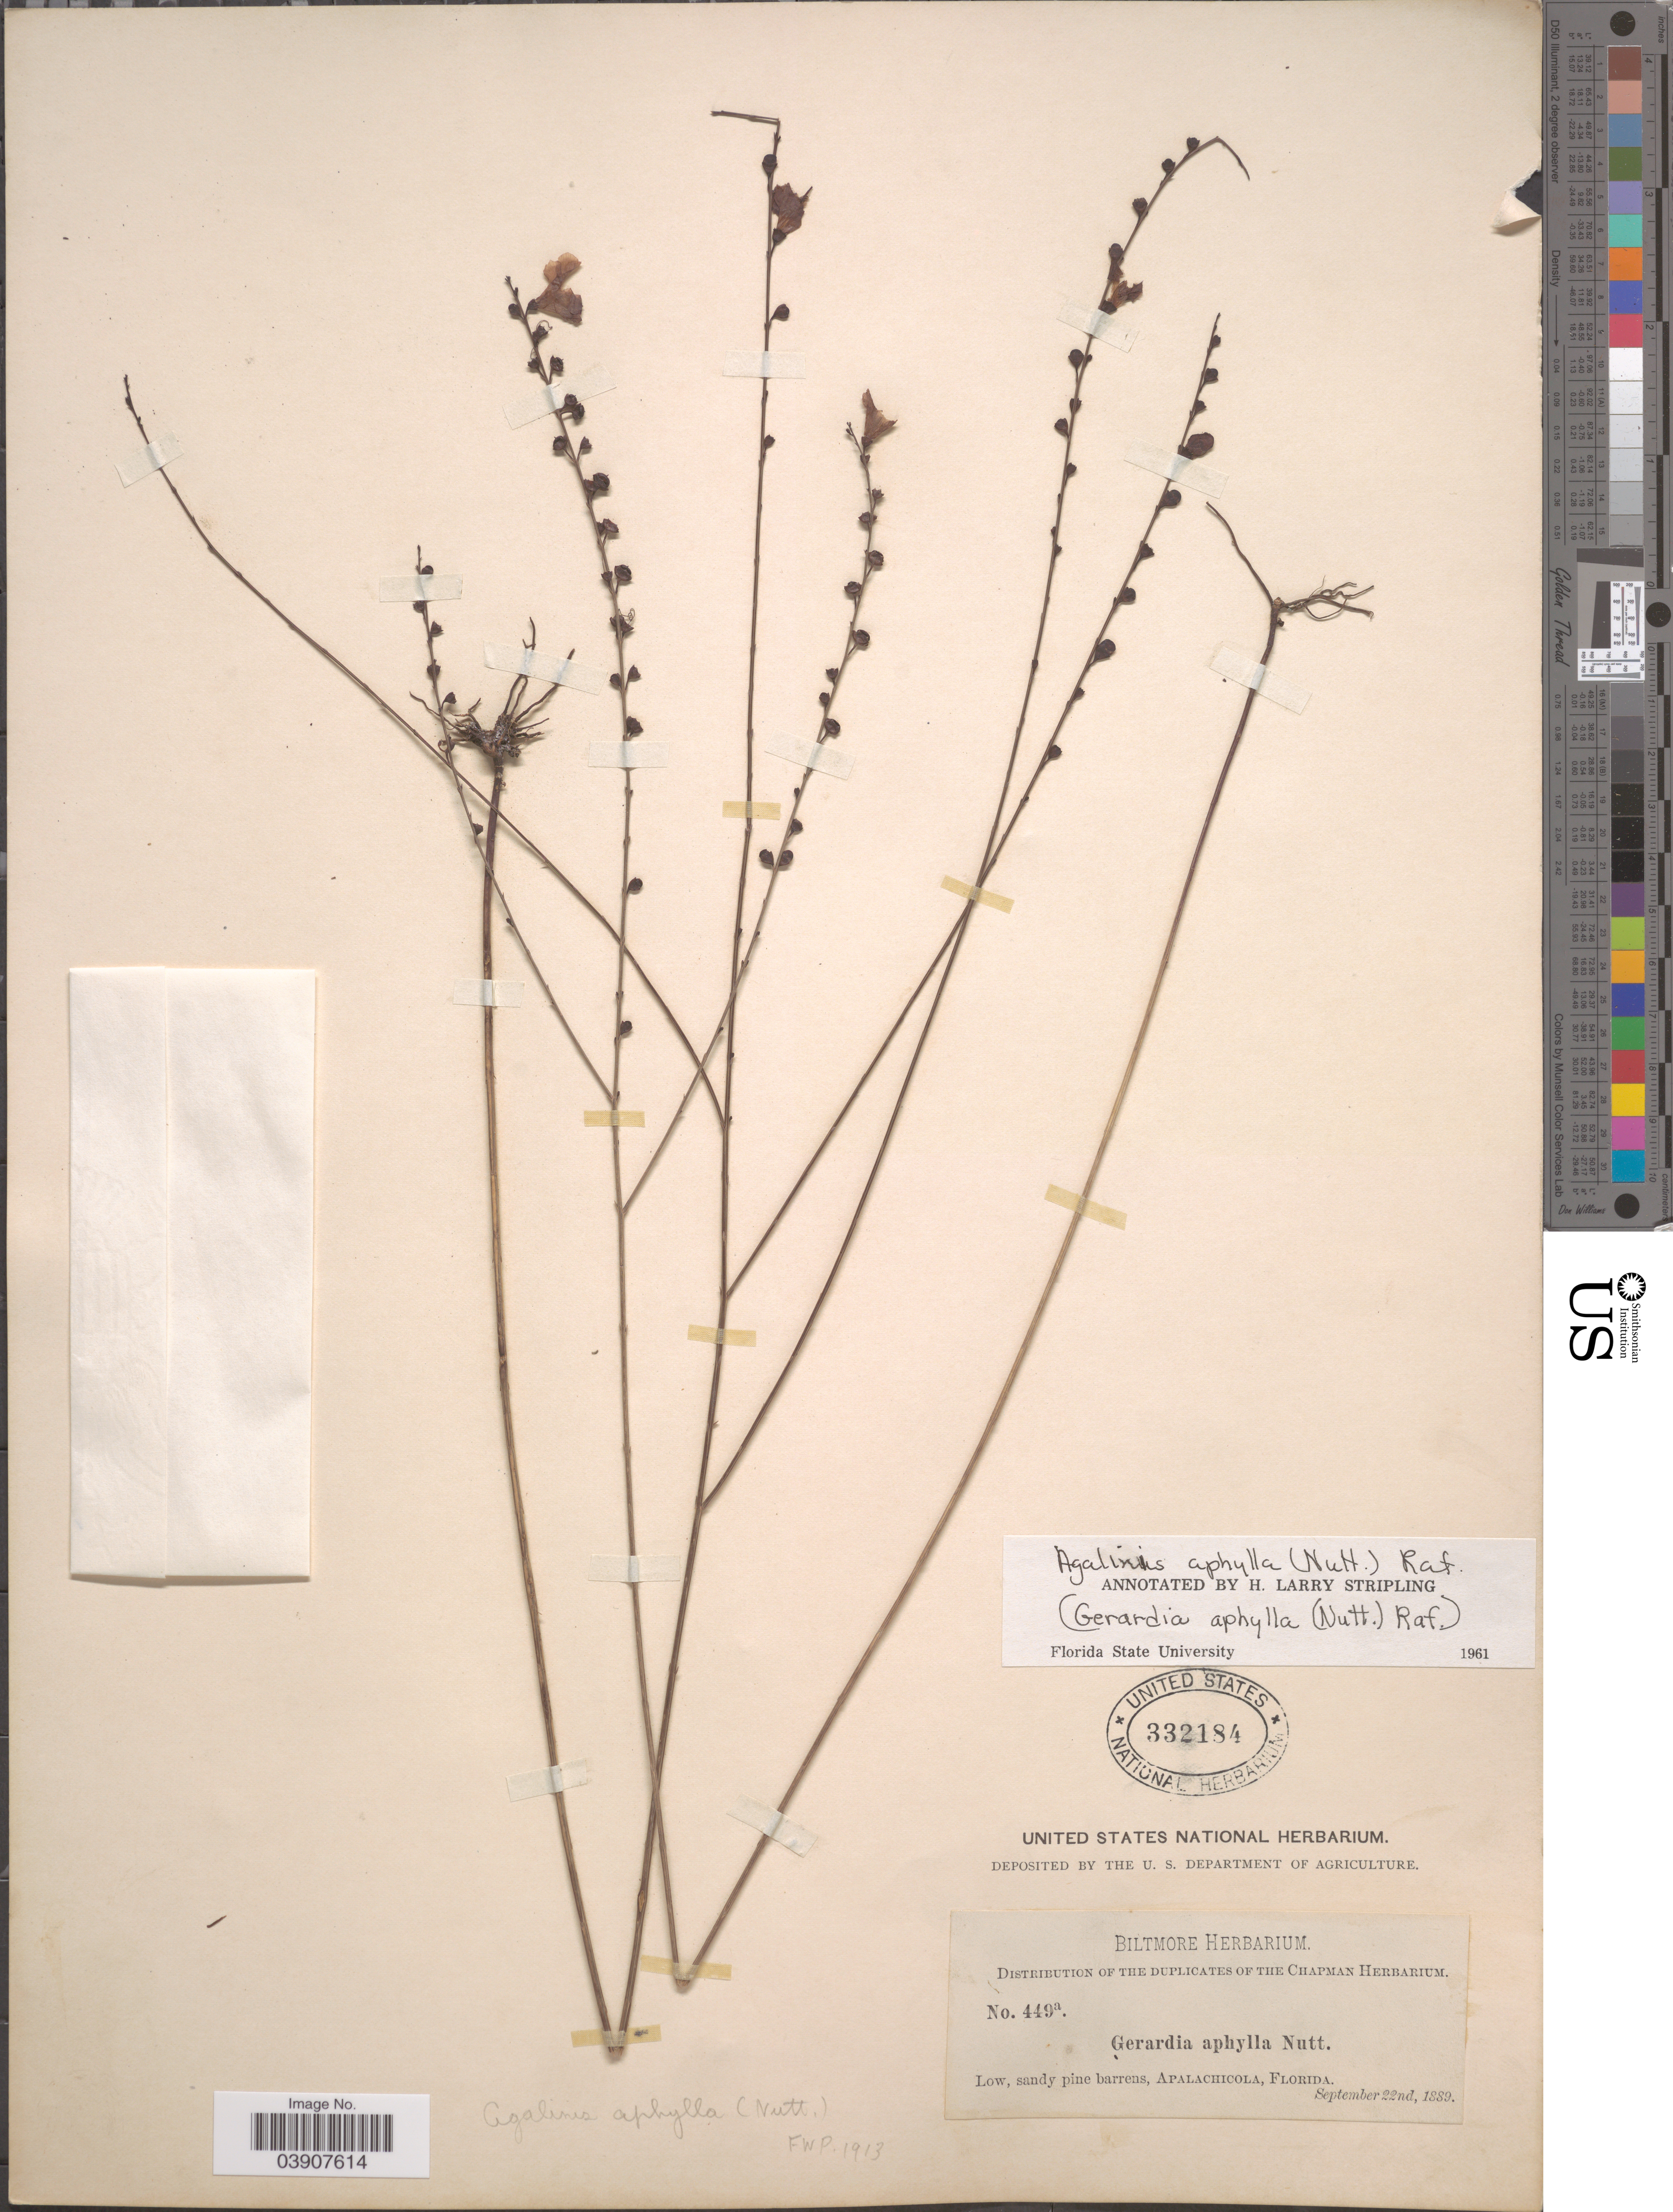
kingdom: Plantae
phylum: Tracheophyta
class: Magnoliopsida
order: Lamiales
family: Orobanchaceae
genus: Agalinis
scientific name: Agalinis aphylla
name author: (Nutt.) Raf.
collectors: ex herb. Biltmore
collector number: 449a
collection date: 1889-09-22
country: United States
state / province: Florida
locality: Apalachicola.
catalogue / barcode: US 332184